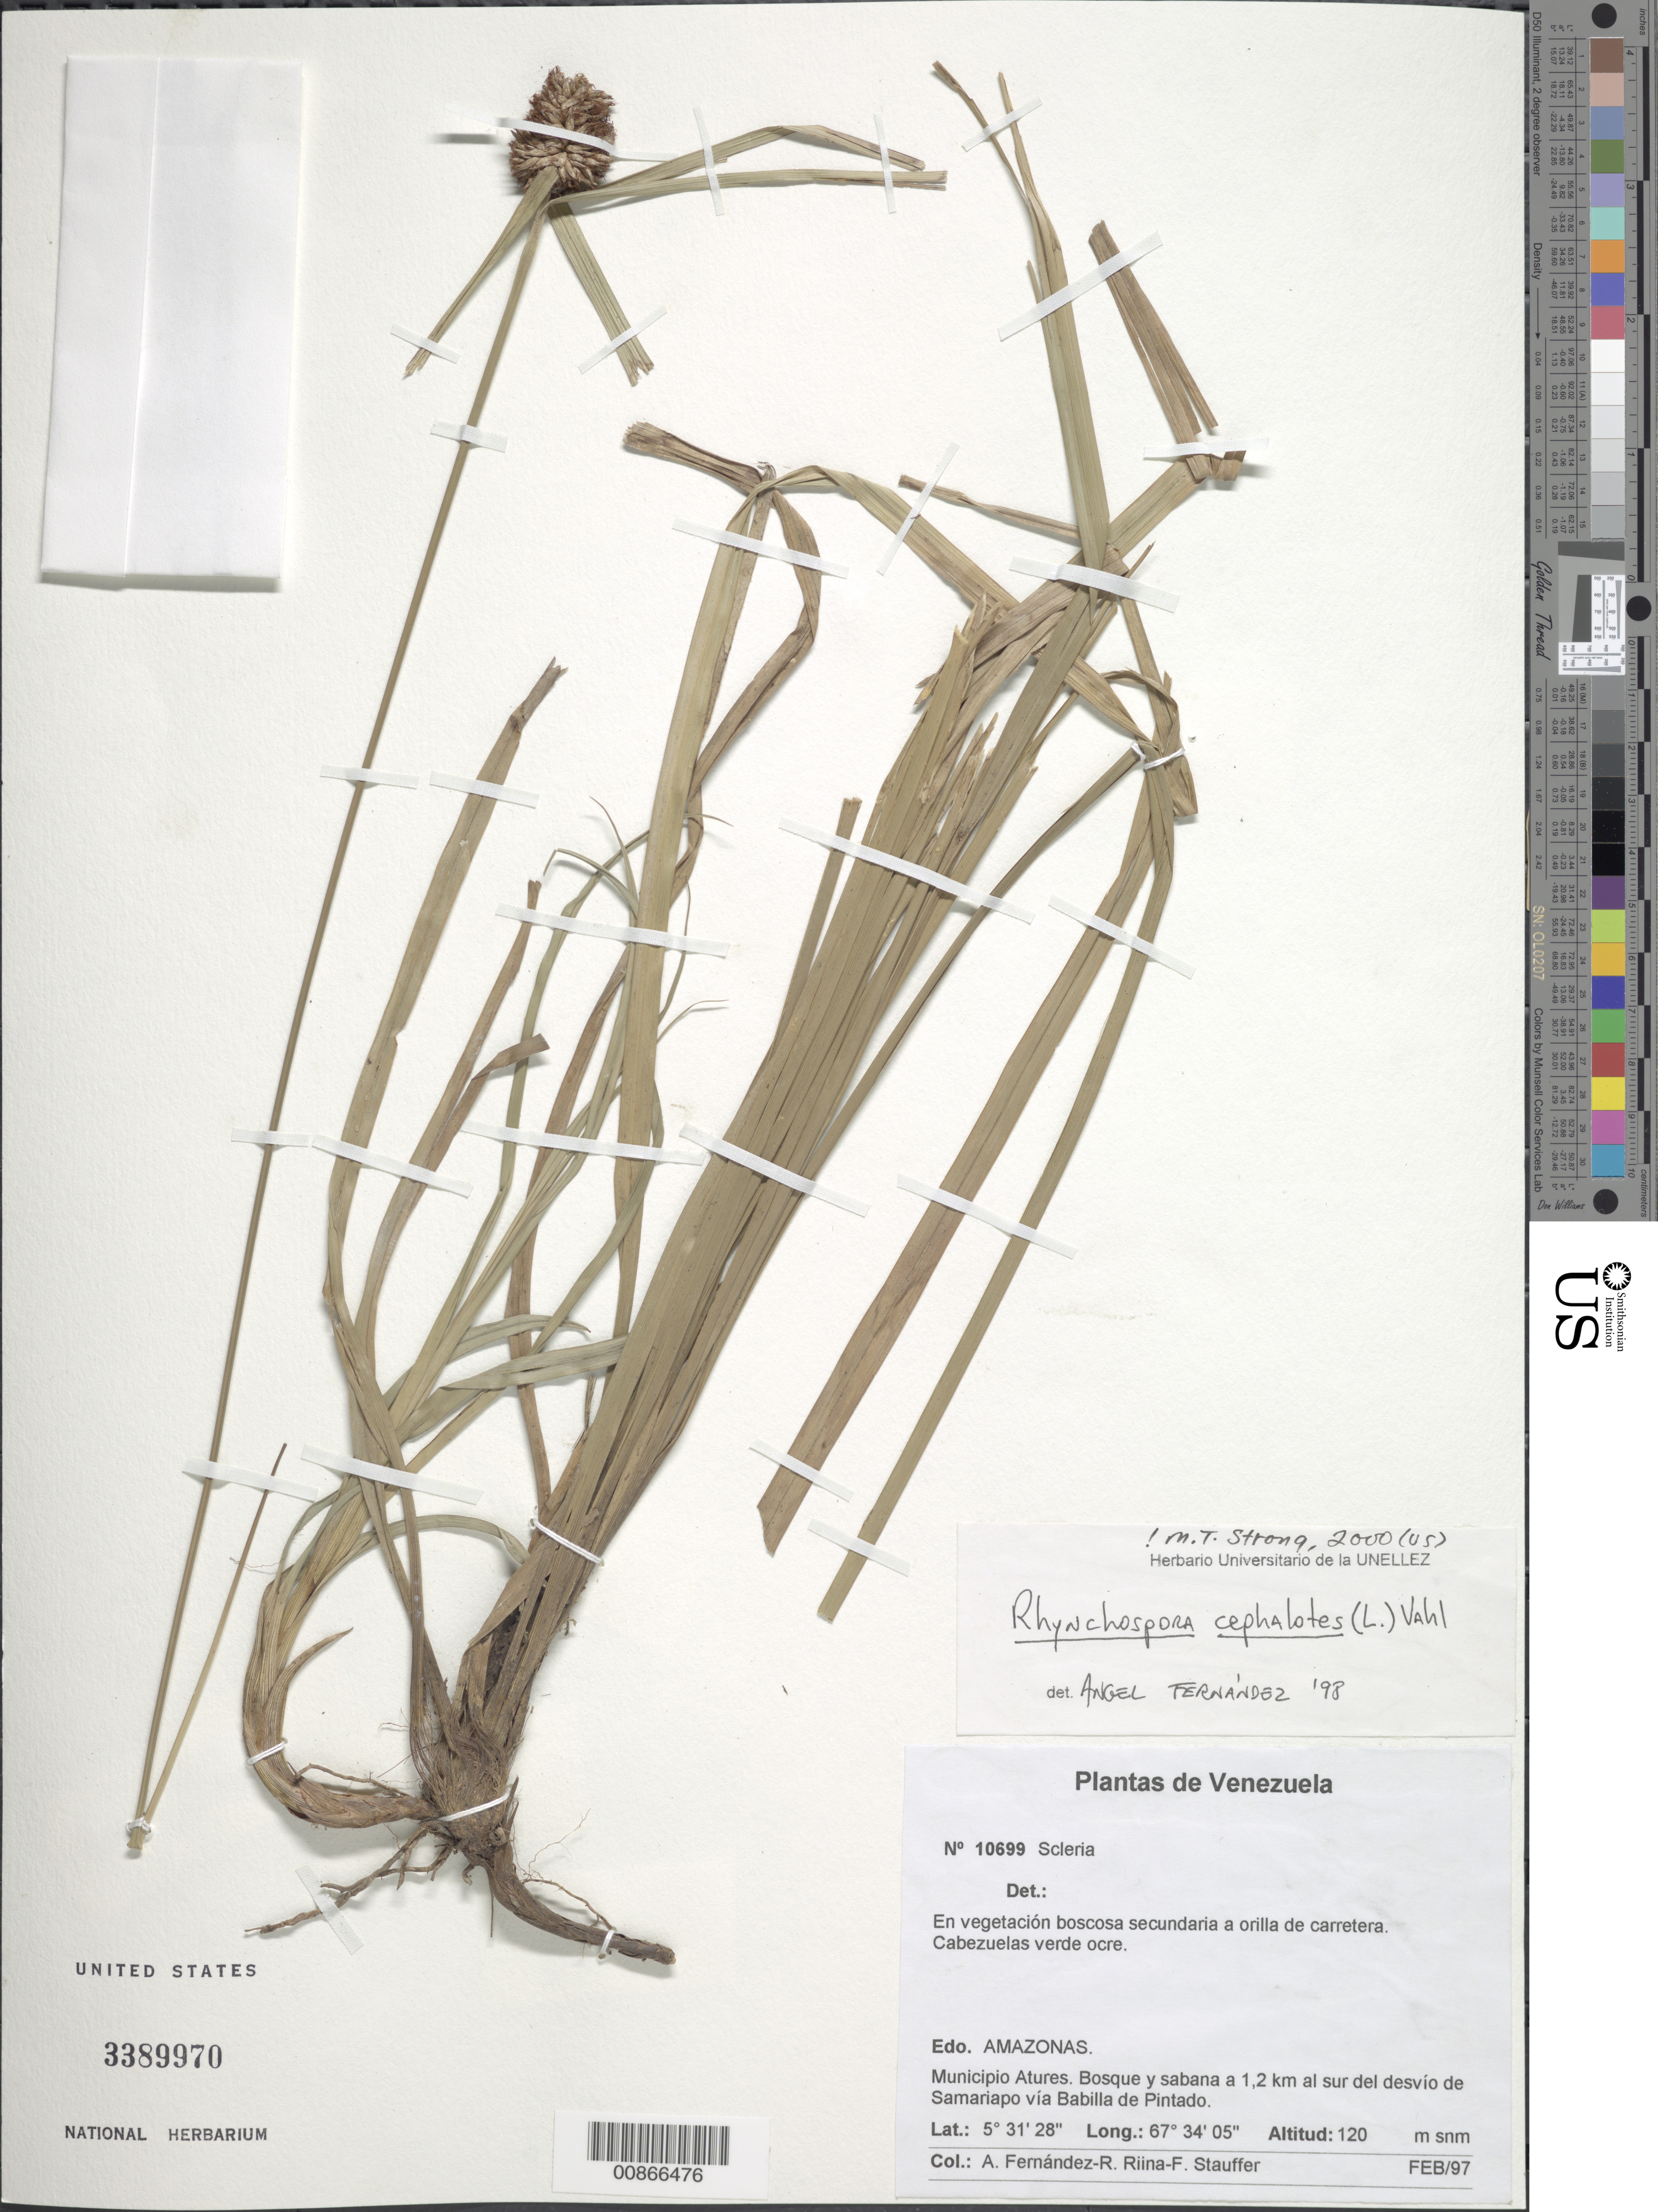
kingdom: Plantae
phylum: Tracheophyta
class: Liliopsida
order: Poales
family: Cyperaceae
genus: Rhynchospora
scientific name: Rhynchospora cephalotes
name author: (L.) Vahl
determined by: Strong, M. T., (US), Smithsonian Institution - National Museum of Natural History (UNITED STATES)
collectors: A. Fernández, F. W. Stauffer & R. Riina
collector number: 10699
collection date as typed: Feb-97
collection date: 1997-02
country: Venezuela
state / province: Amazonas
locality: Mun. Atures, 1.2 km al sur de desvio de Samariapo via Babilla de Pintado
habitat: Bosque y sabana; en vegetación boscosa secundaria a orilla de carretera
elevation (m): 120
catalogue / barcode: US 3389970